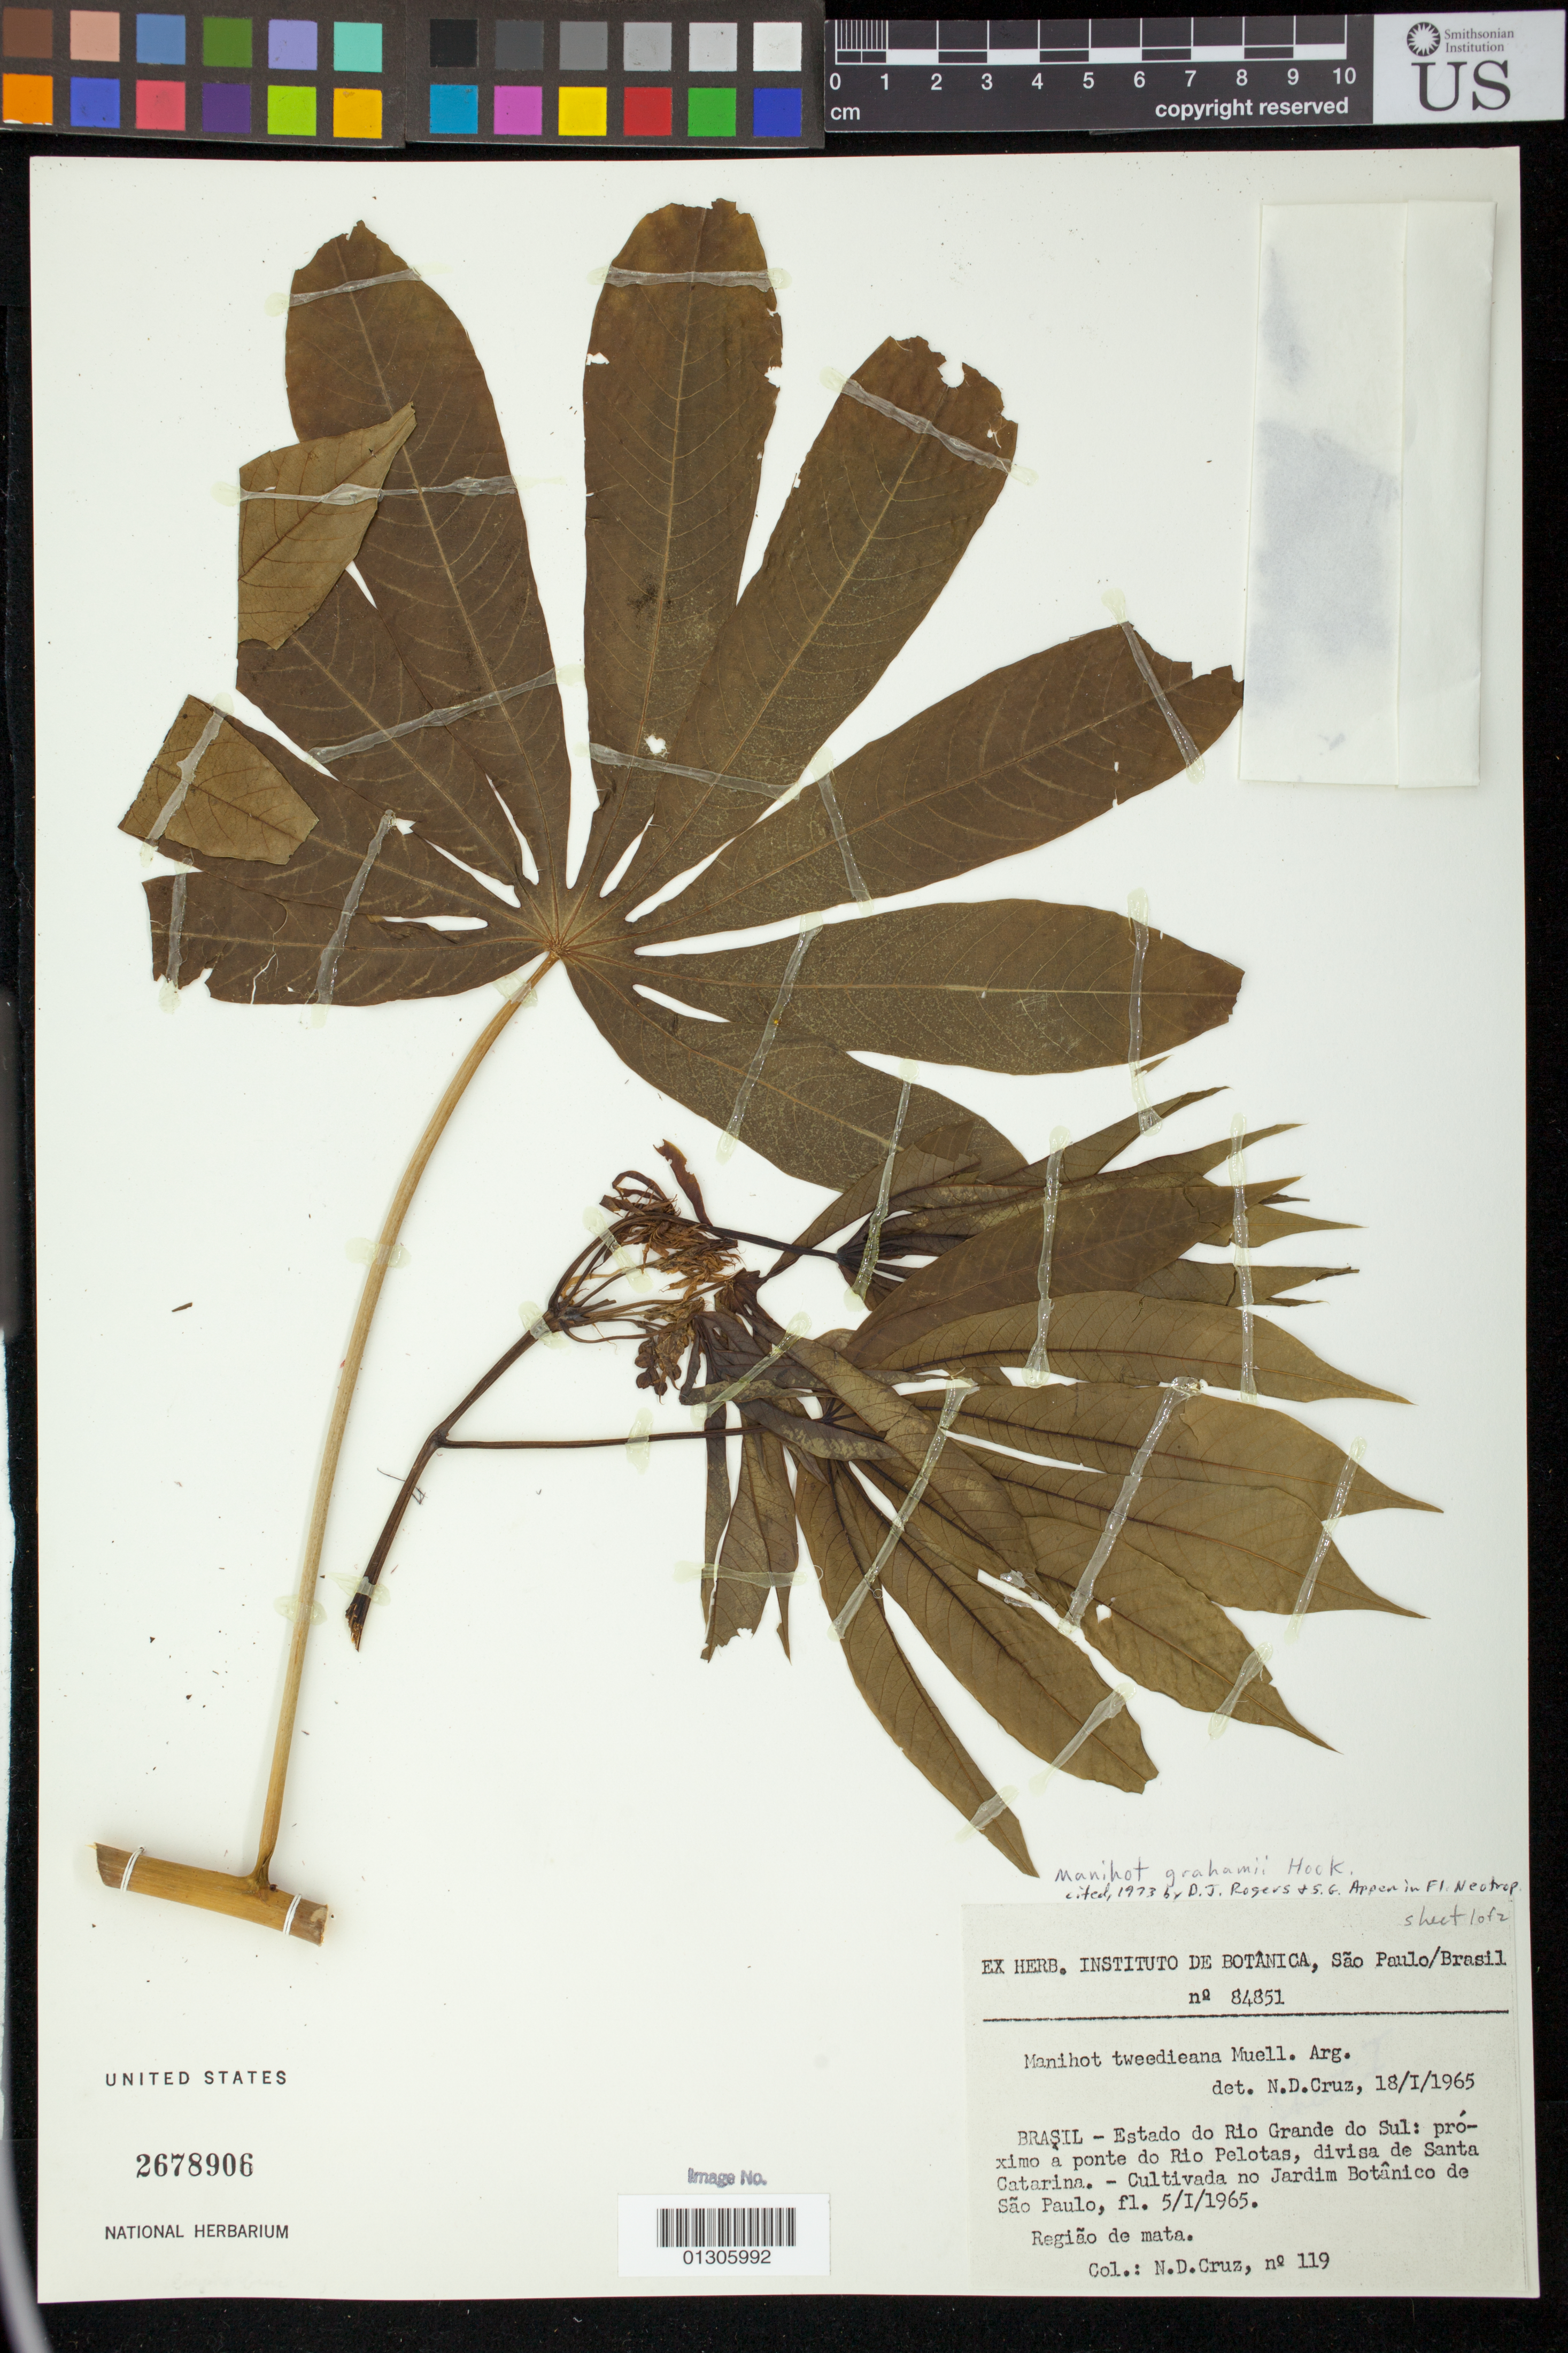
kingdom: Plantae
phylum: Tracheophyta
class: Magnoliopsida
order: Malpighiales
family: Euphorbiaceae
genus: Manihot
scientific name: Manihot guaranitica subsp. guaranitica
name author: Chodat & Hassl.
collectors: N. D. Cruz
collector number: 119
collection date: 1965-05-01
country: Brazil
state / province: São Paulo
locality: proximo a ponte do Rio Pelotas, divisa de Santa Catarina. - Cultivada no Jardim Botanico de Sao Paulo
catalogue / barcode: US 2678906